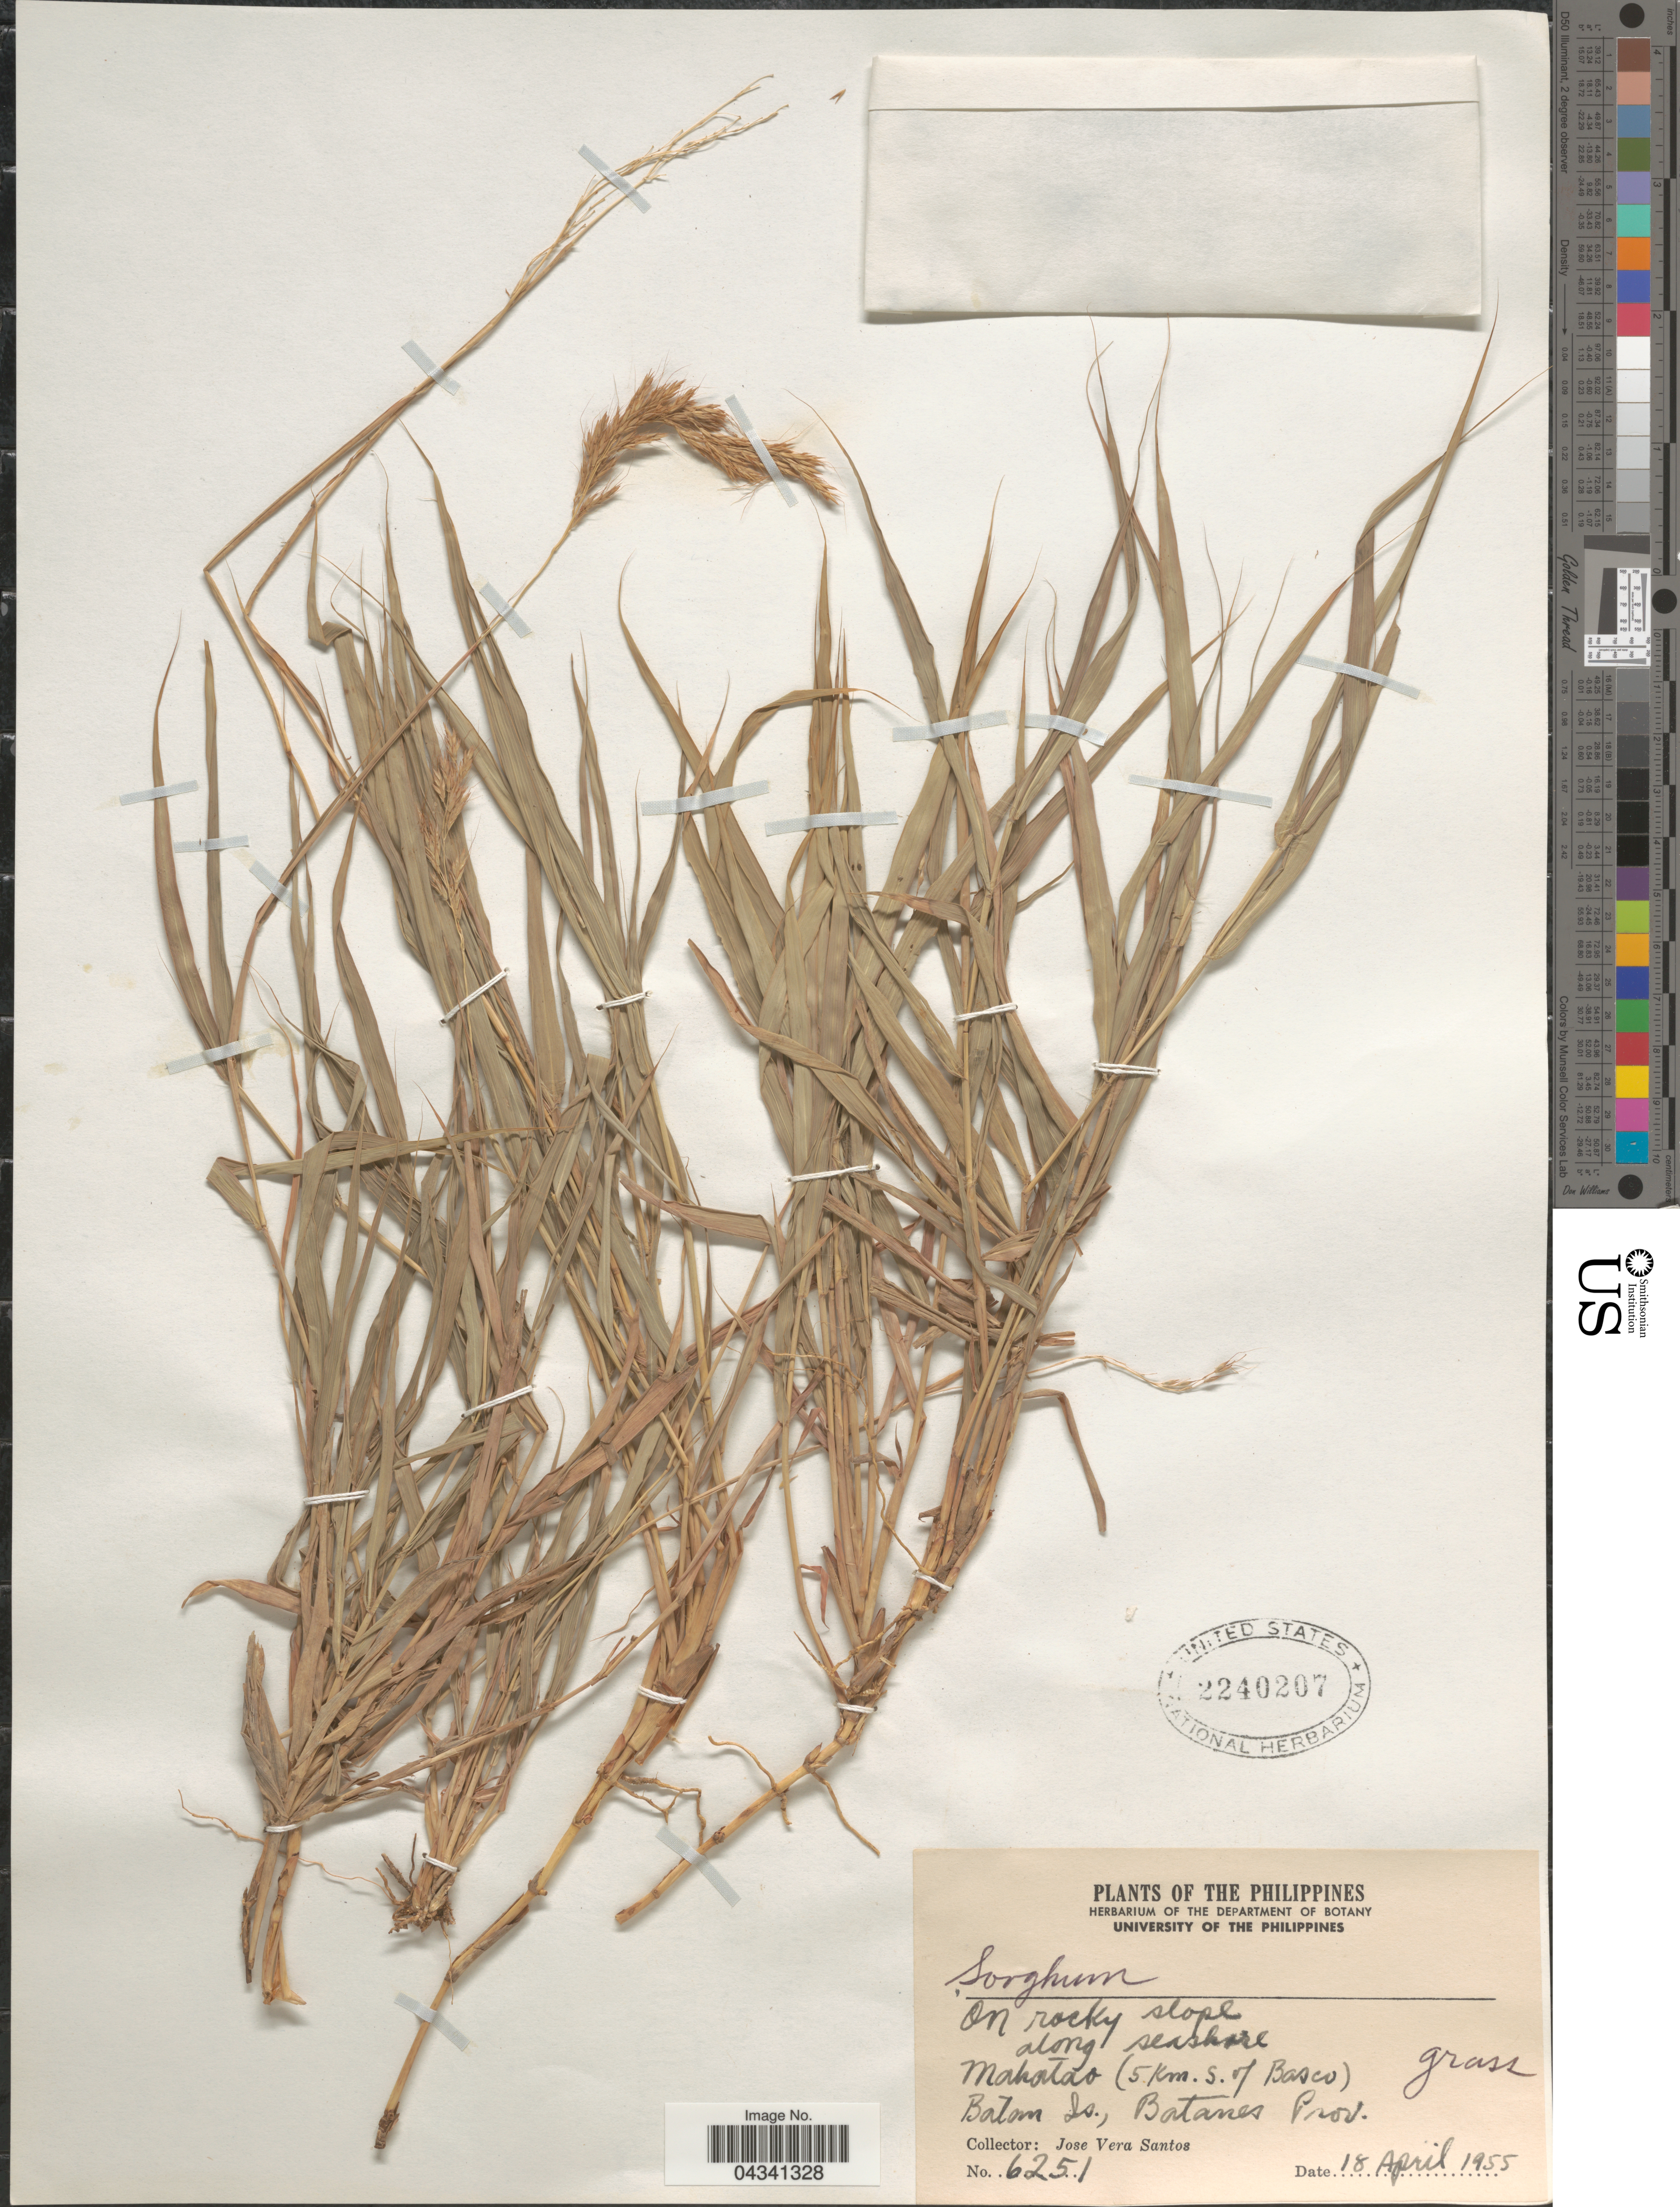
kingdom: Plantae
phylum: Tracheophyta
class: Liliopsida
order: Poales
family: Poaceae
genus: Sorghum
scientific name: Sorghum sp.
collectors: J. V. Santos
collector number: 6251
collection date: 1955-04-18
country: Philippines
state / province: Cagayan Valley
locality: On rocky slope along seashore. Mahatao (5 Km. S. of Basco). Batan Is., Batanes Prov.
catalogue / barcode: US 2240207